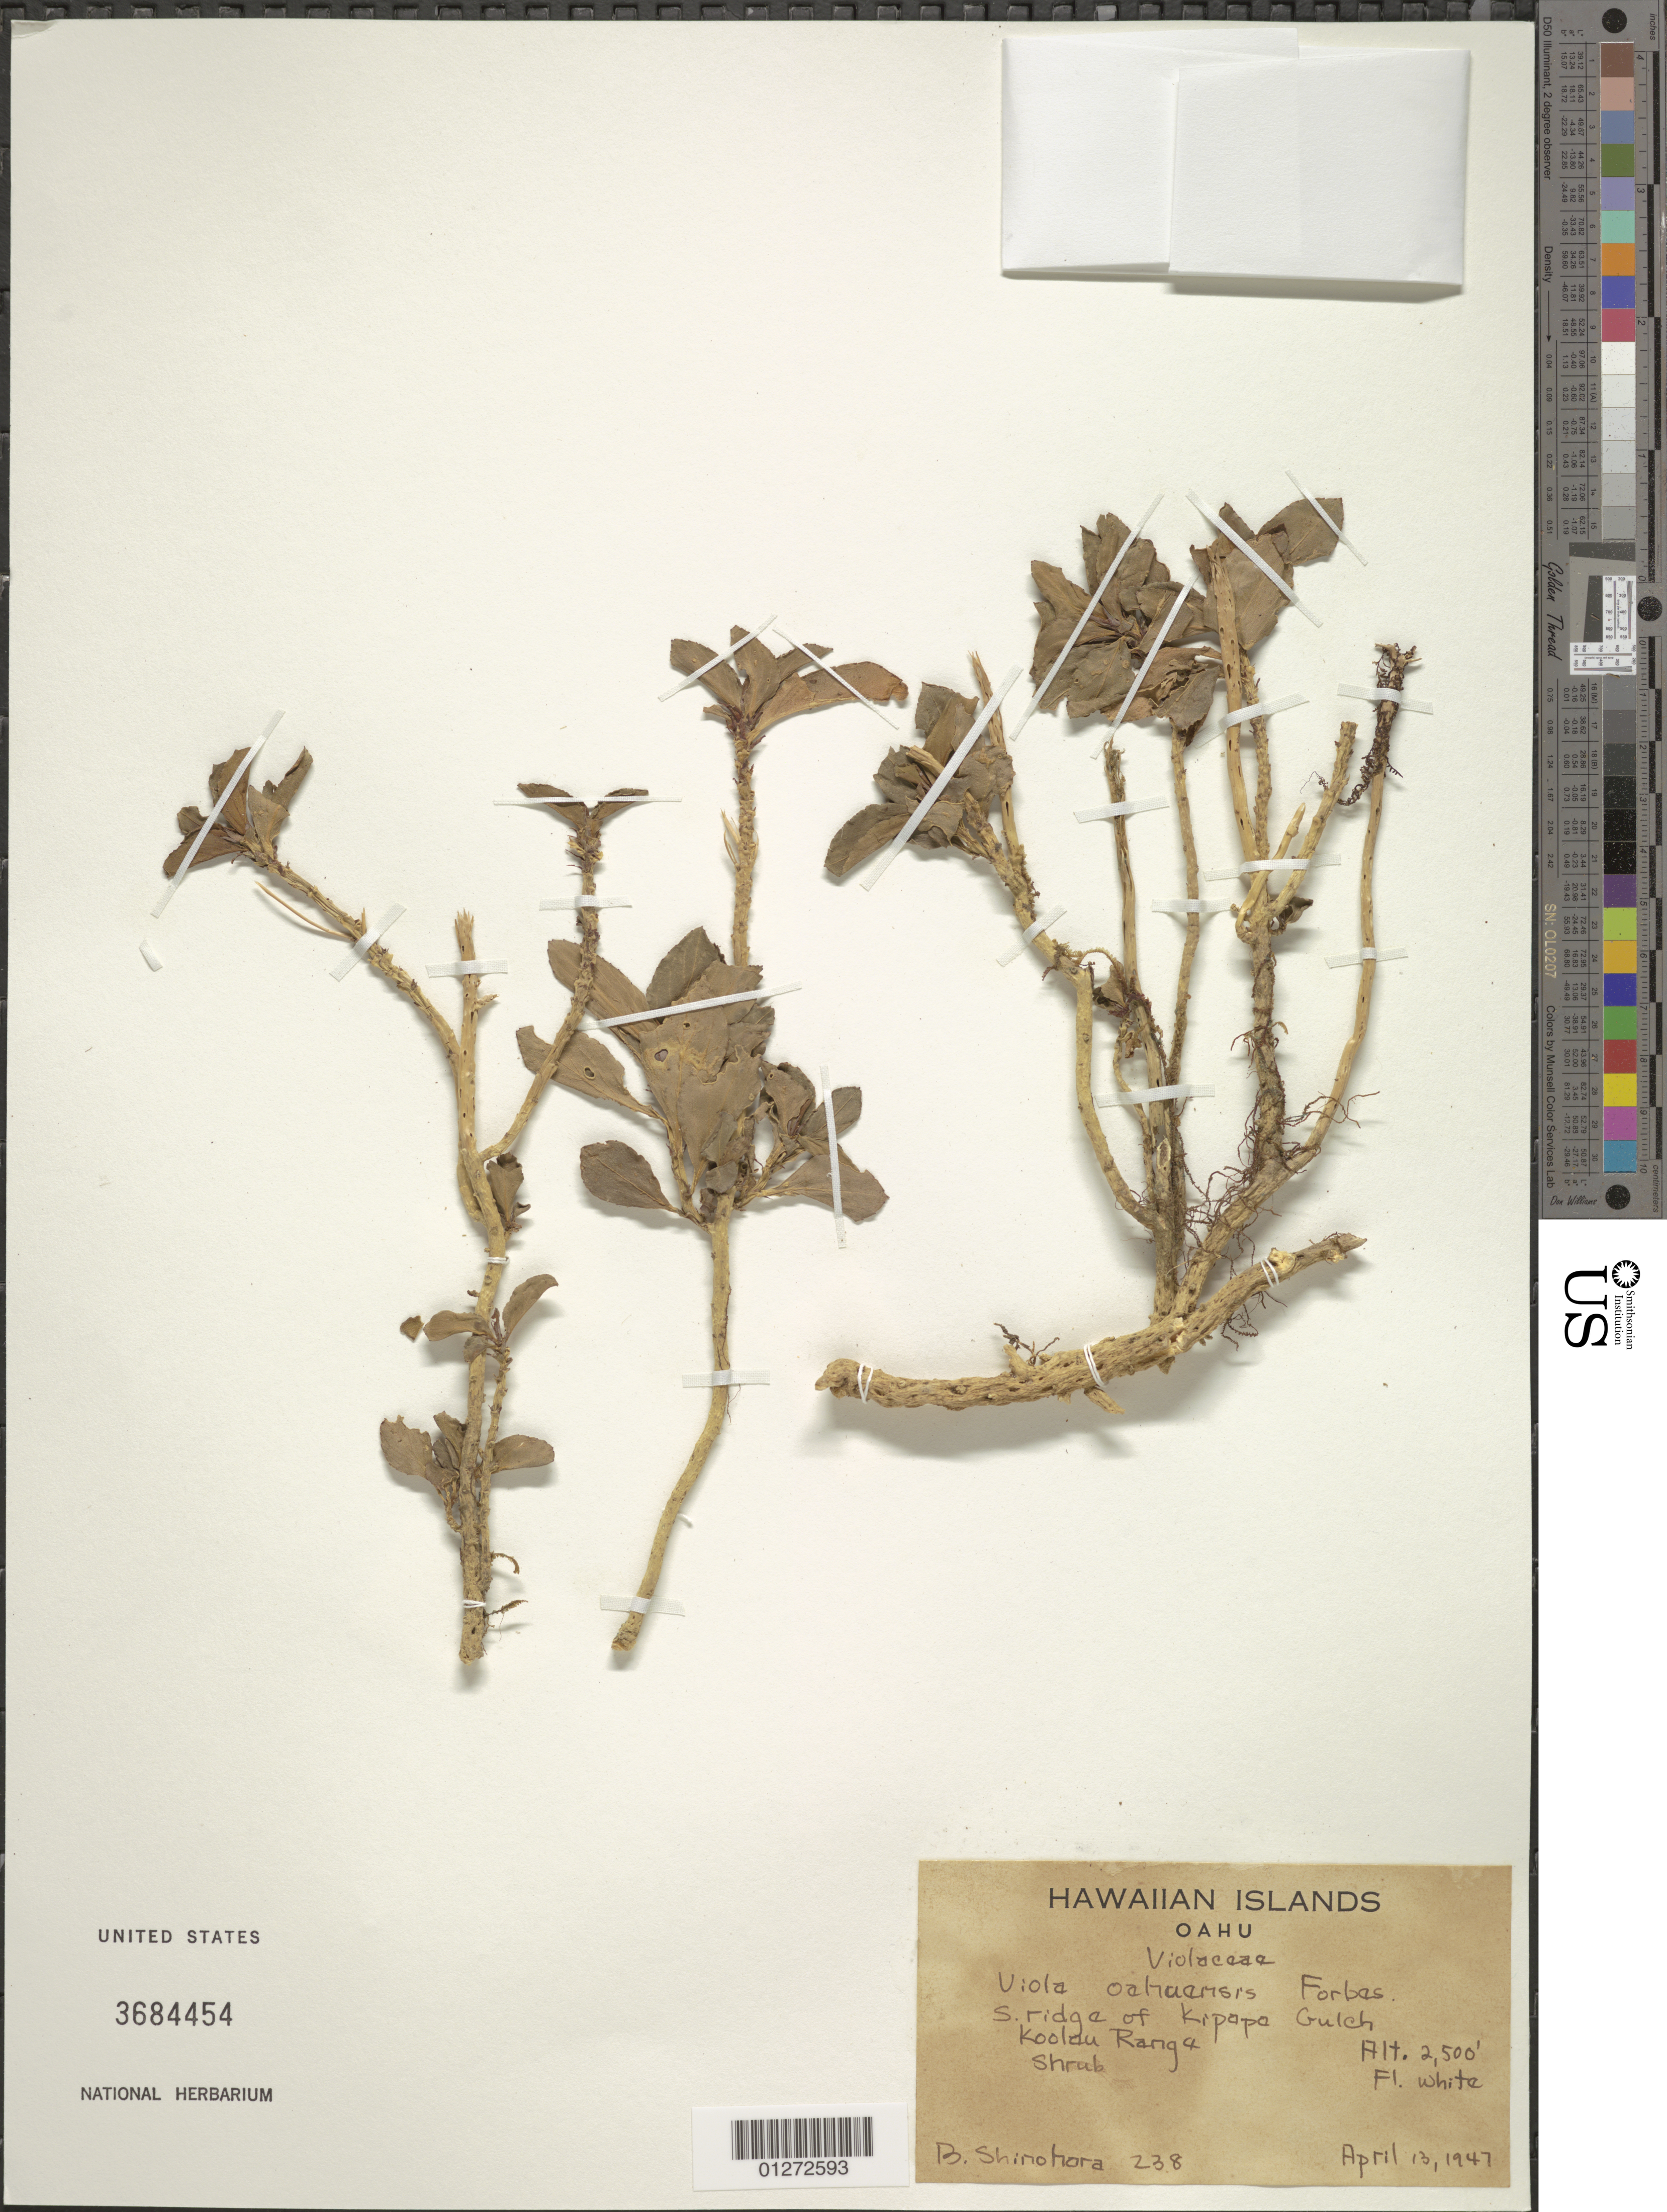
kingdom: Plantae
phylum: Tracheophyta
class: Magnoliopsida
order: Malpighiales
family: Violaceae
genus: Viola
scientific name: Viola oahuensis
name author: C.N. Forbes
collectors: B. Shinohara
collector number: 238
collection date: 1947-04-13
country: United States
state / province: Hawaii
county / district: Honolulu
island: Oahu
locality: S. Ridge of Kipapa Gulch, Koolau Range.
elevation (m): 762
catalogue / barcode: US 3684454